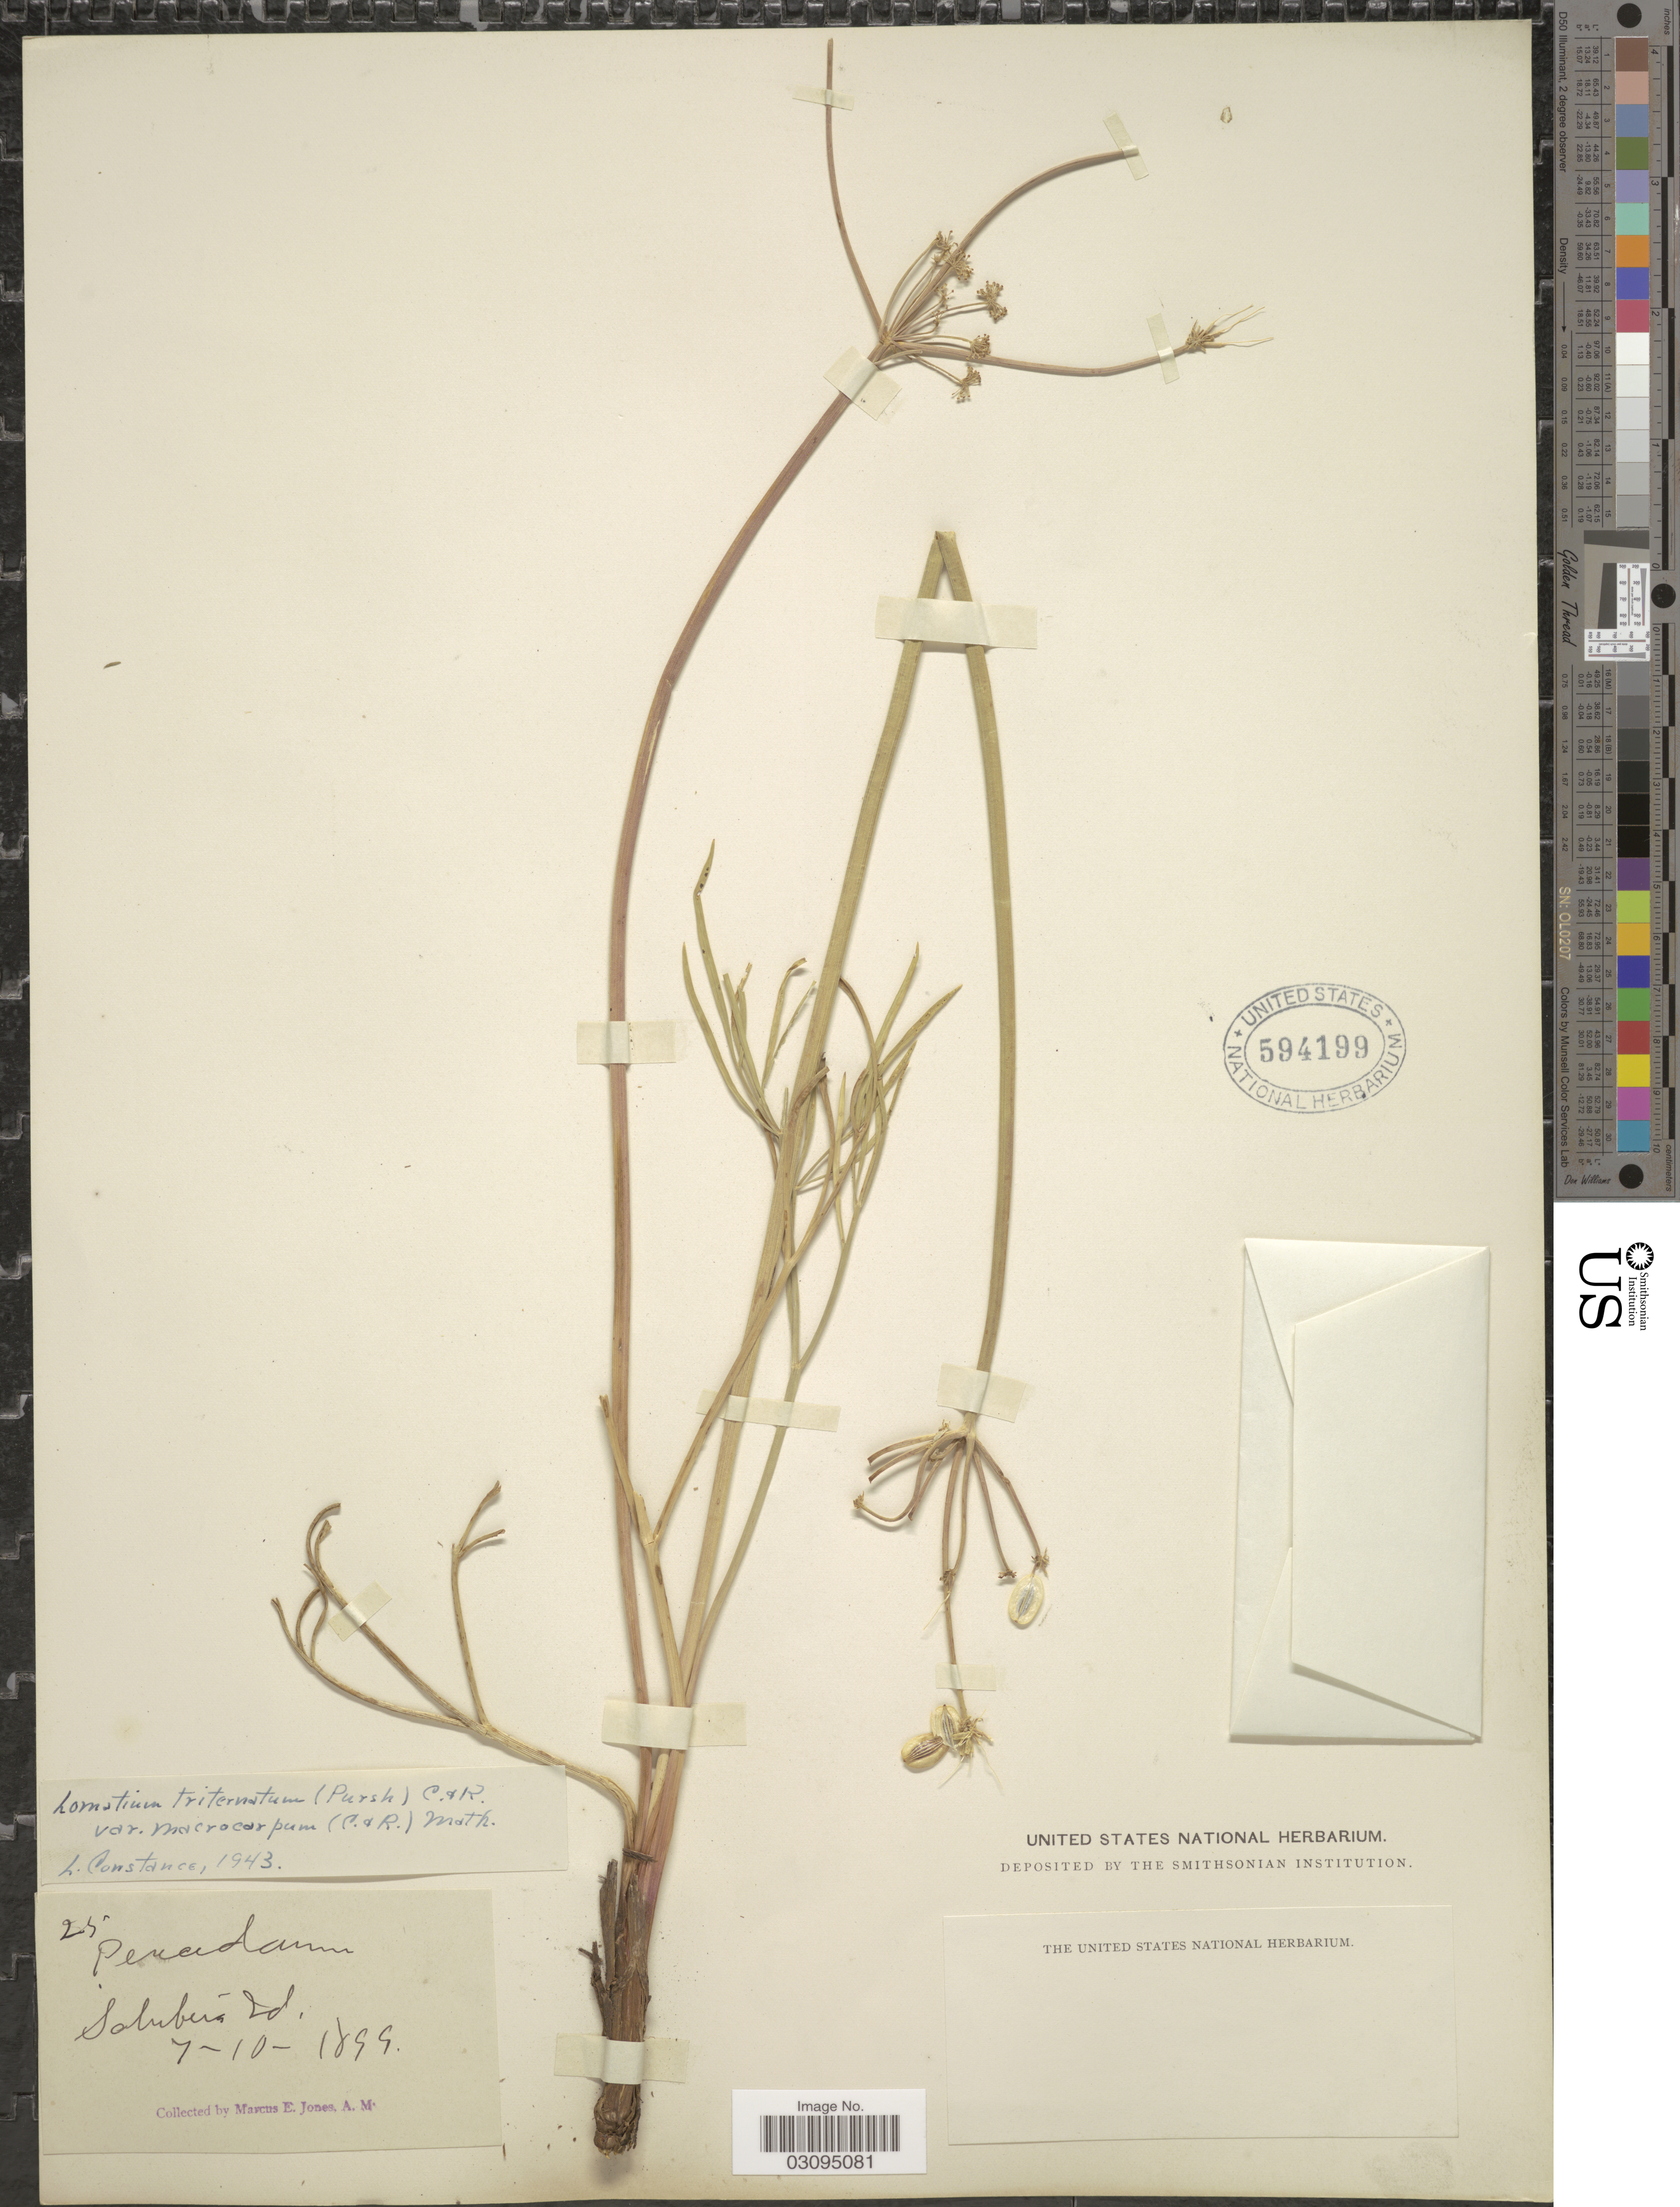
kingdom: Plantae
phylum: Tracheophyta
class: Magnoliopsida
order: Apiales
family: Apiaceae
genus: Lomatium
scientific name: Lomatium triternatum var. macrocarpum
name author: (J.M. Coult. & Rose) Mathias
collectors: M. E. Jones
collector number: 25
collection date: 1899-07-10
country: United States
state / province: Idaho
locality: Salubria.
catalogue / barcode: US 594199